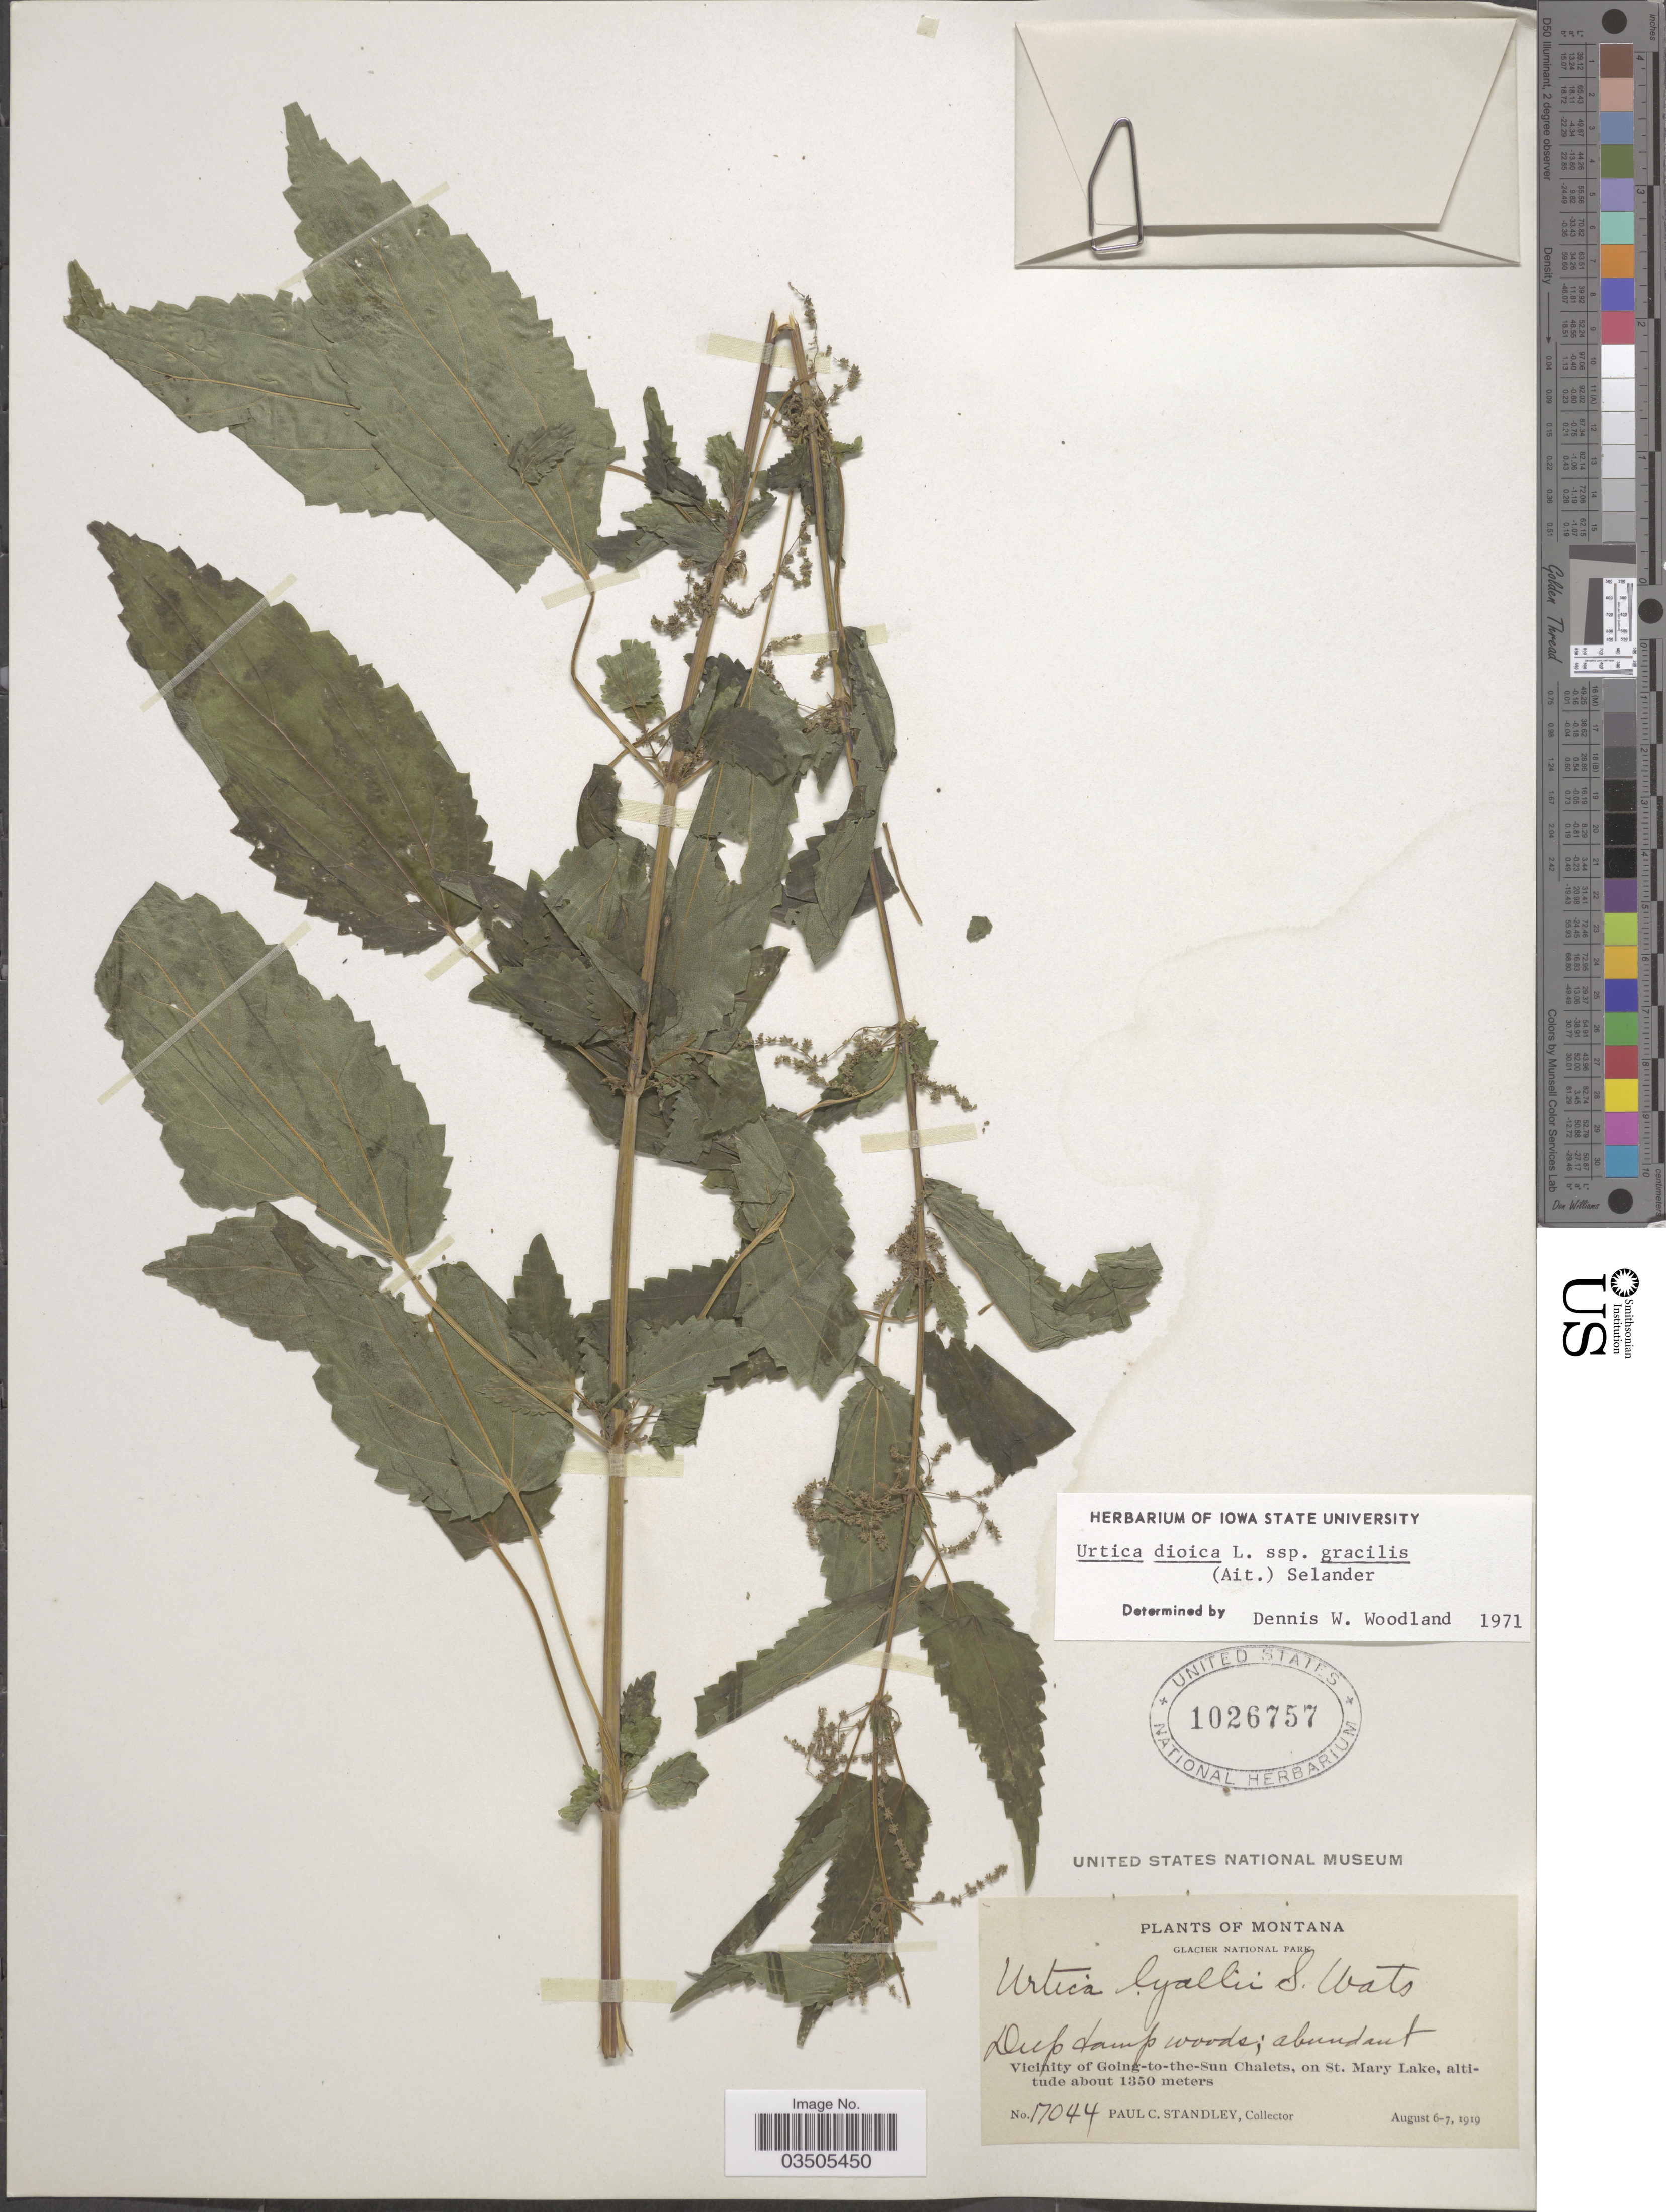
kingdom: Plantae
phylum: Tracheophyta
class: Magnoliopsida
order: Rosales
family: Urticaceae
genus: Urtica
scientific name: Urtica dioica subsp. gracilis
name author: L.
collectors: P. C. Standley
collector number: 17044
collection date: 1919-08-06/1919-08-07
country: United States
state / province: Montana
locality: Glacier National Park. Vicinity of Going-to-the-Sun Chalets, on St. Mary Lake.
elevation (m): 1350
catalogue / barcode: US 1026757